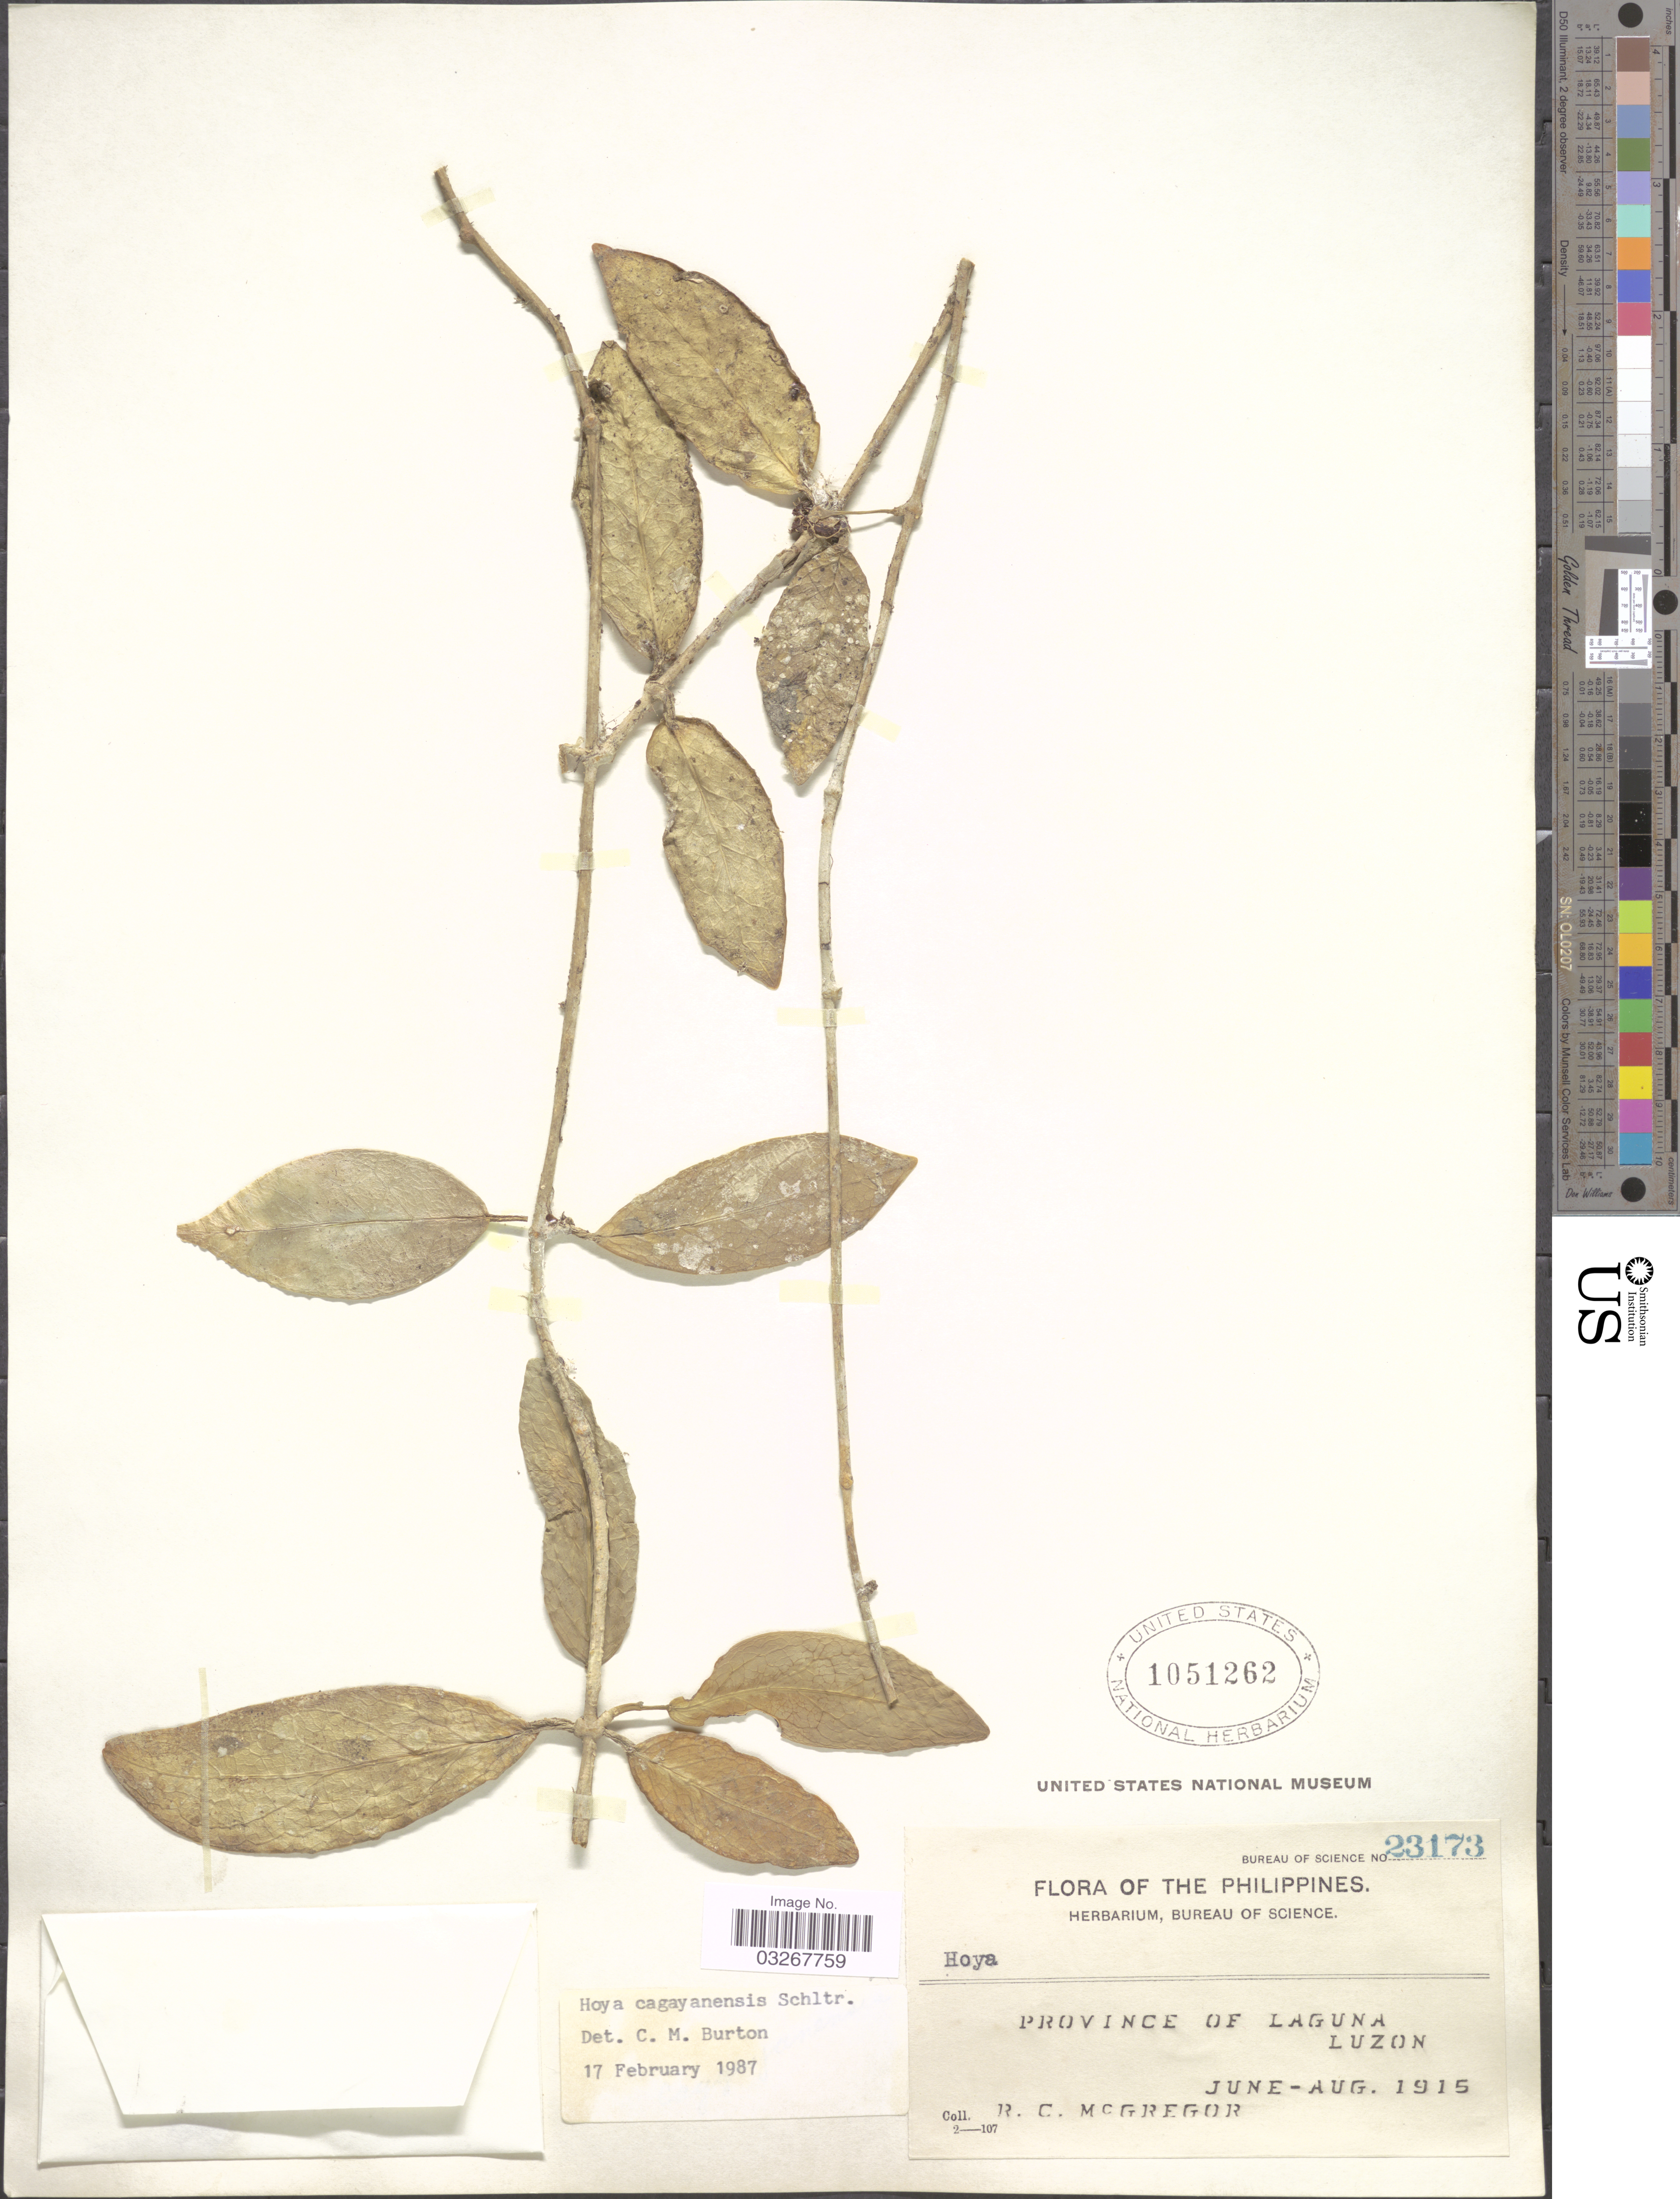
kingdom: Plantae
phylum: Tracheophyta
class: Magnoliopsida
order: Gentianales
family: Apocynaceae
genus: Hoya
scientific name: Hoya cagayanensis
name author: C.M. Burton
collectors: R. C. McGregor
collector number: Bureau of Science 23173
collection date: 1915-06/1915-08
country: Philippines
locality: Province of Laguna. Luzon.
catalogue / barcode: US 1051262